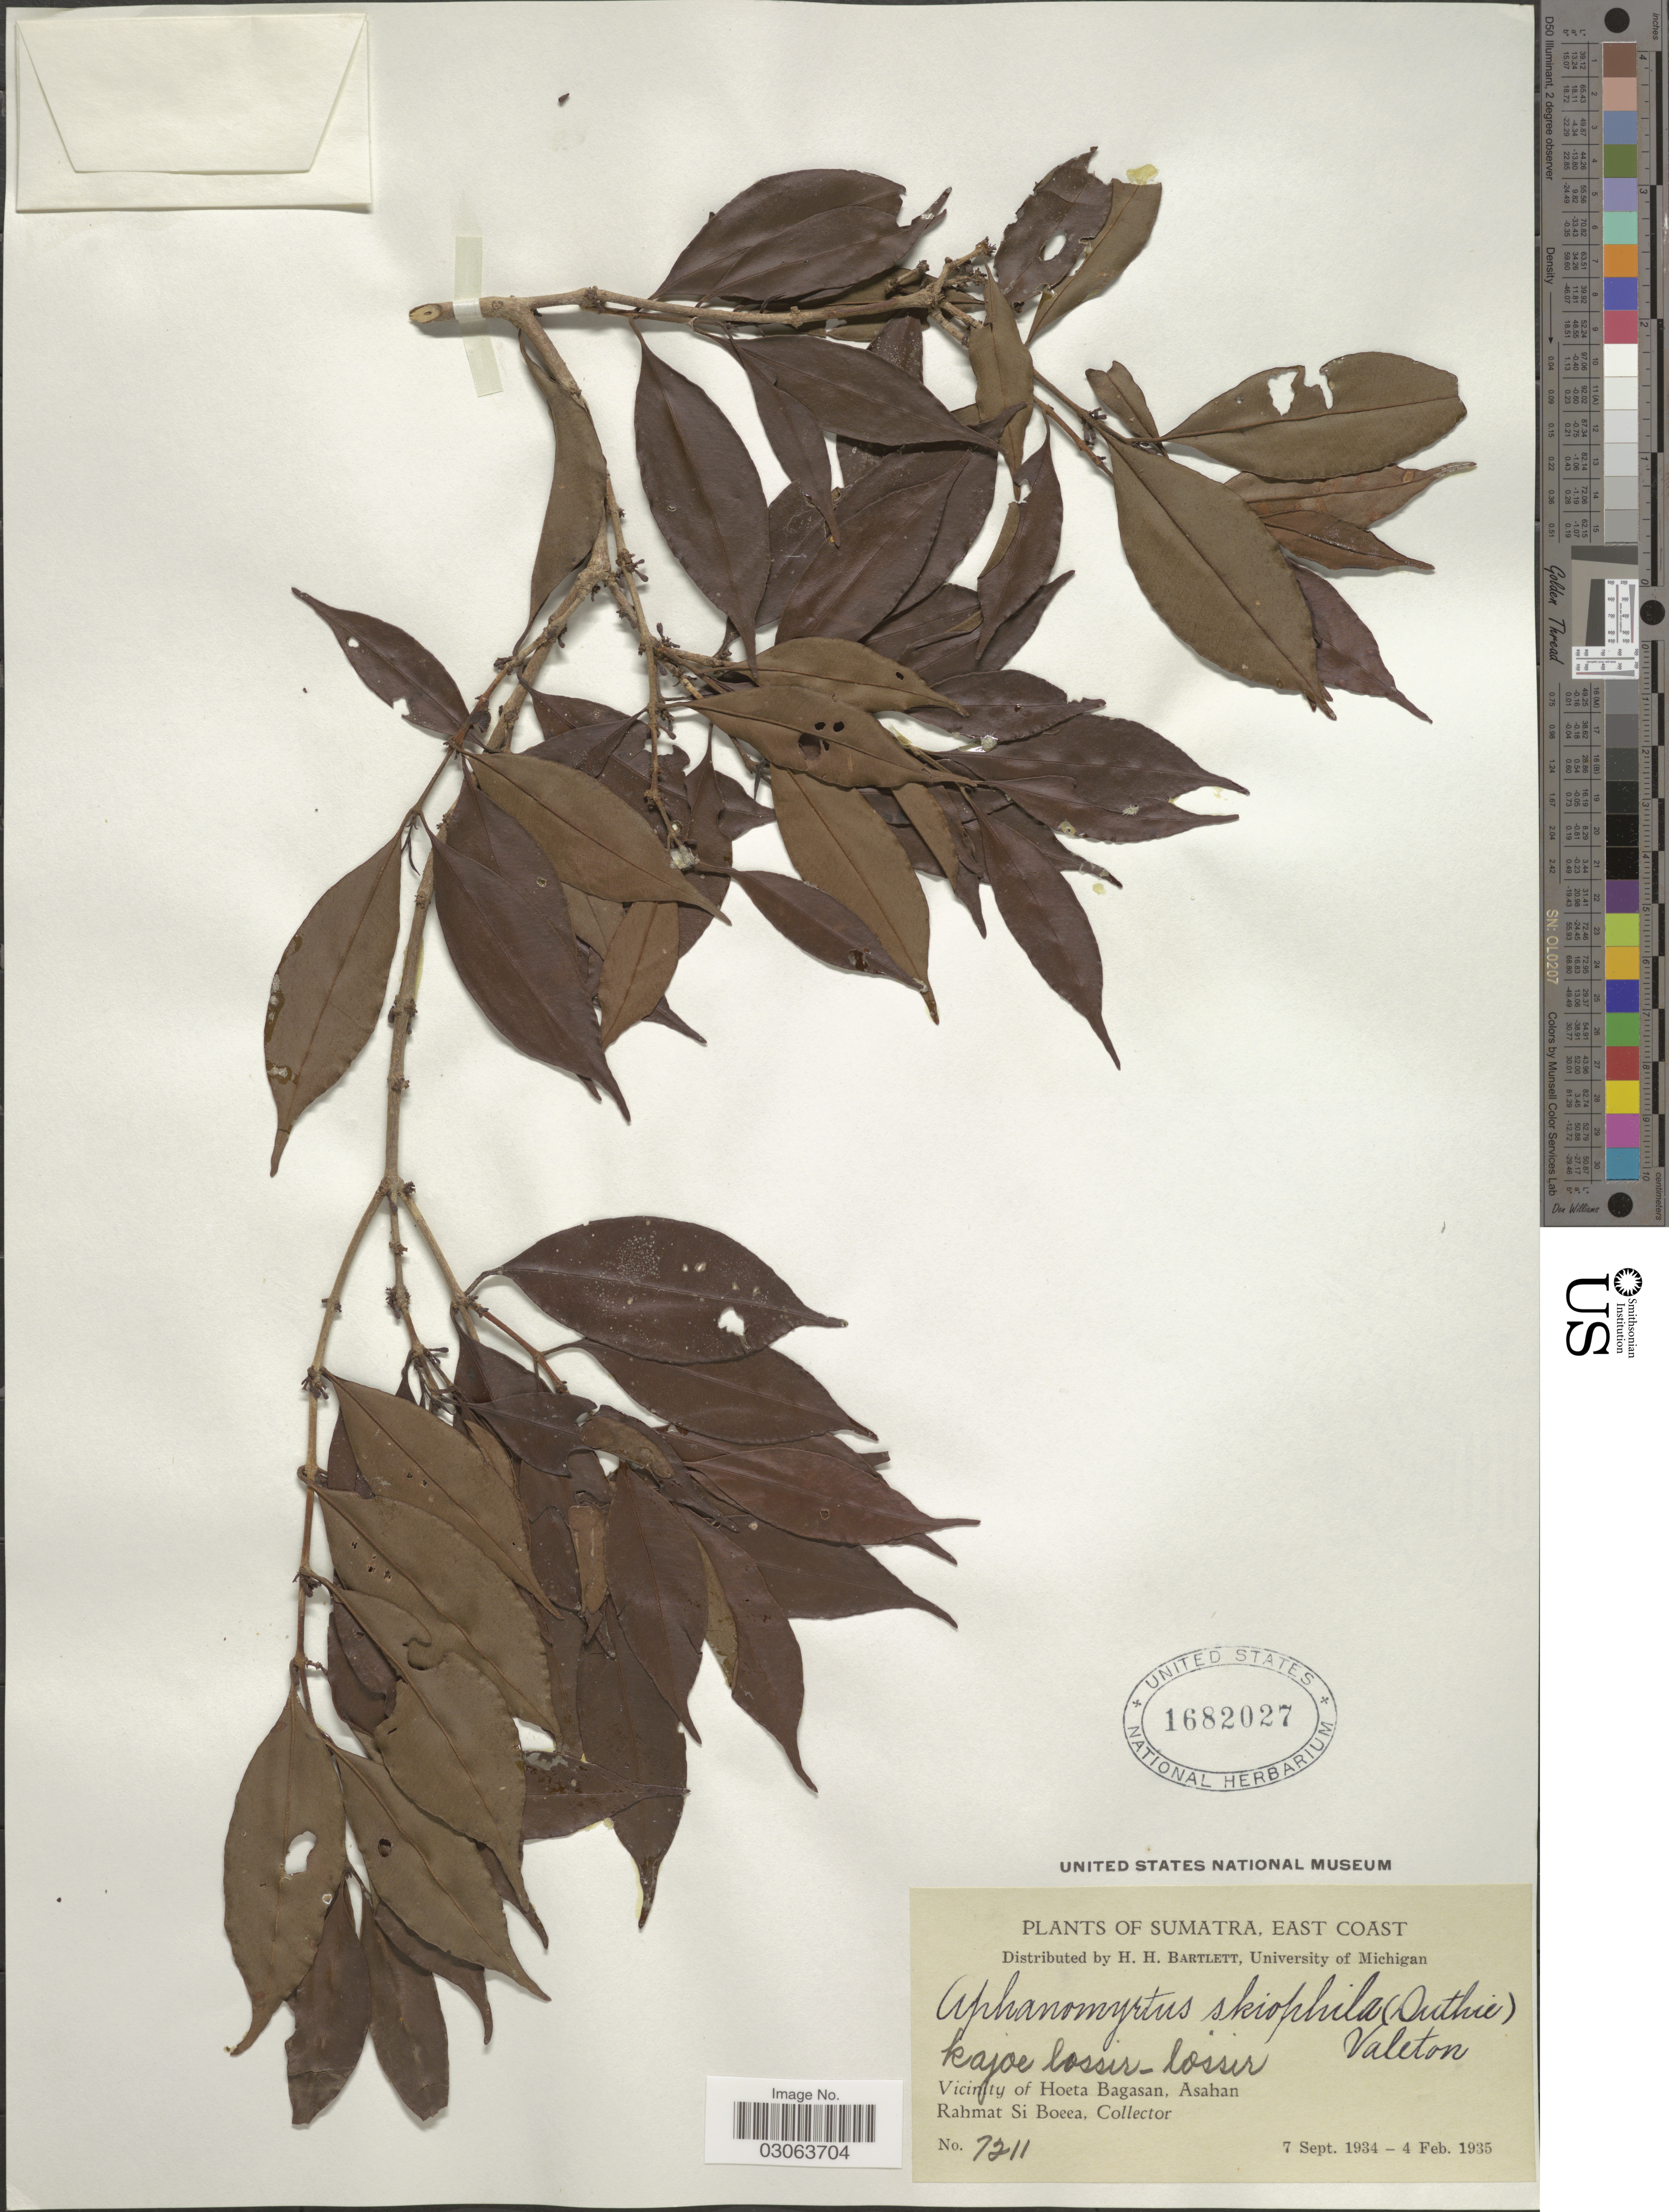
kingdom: Plantae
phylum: Tracheophyta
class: Magnoliopsida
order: Myrtales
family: Myrtaceae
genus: Syzygium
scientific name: Syzygium skiophilum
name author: (Duthie) Airy Shaw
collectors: Rahmat Si Boeea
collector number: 7211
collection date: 1934-09-07/1935-02-04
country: Indonesia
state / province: Sumatra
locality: East Coast, Vicinity of Hoeta-Bagasan, Asahan.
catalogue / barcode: US 1682027